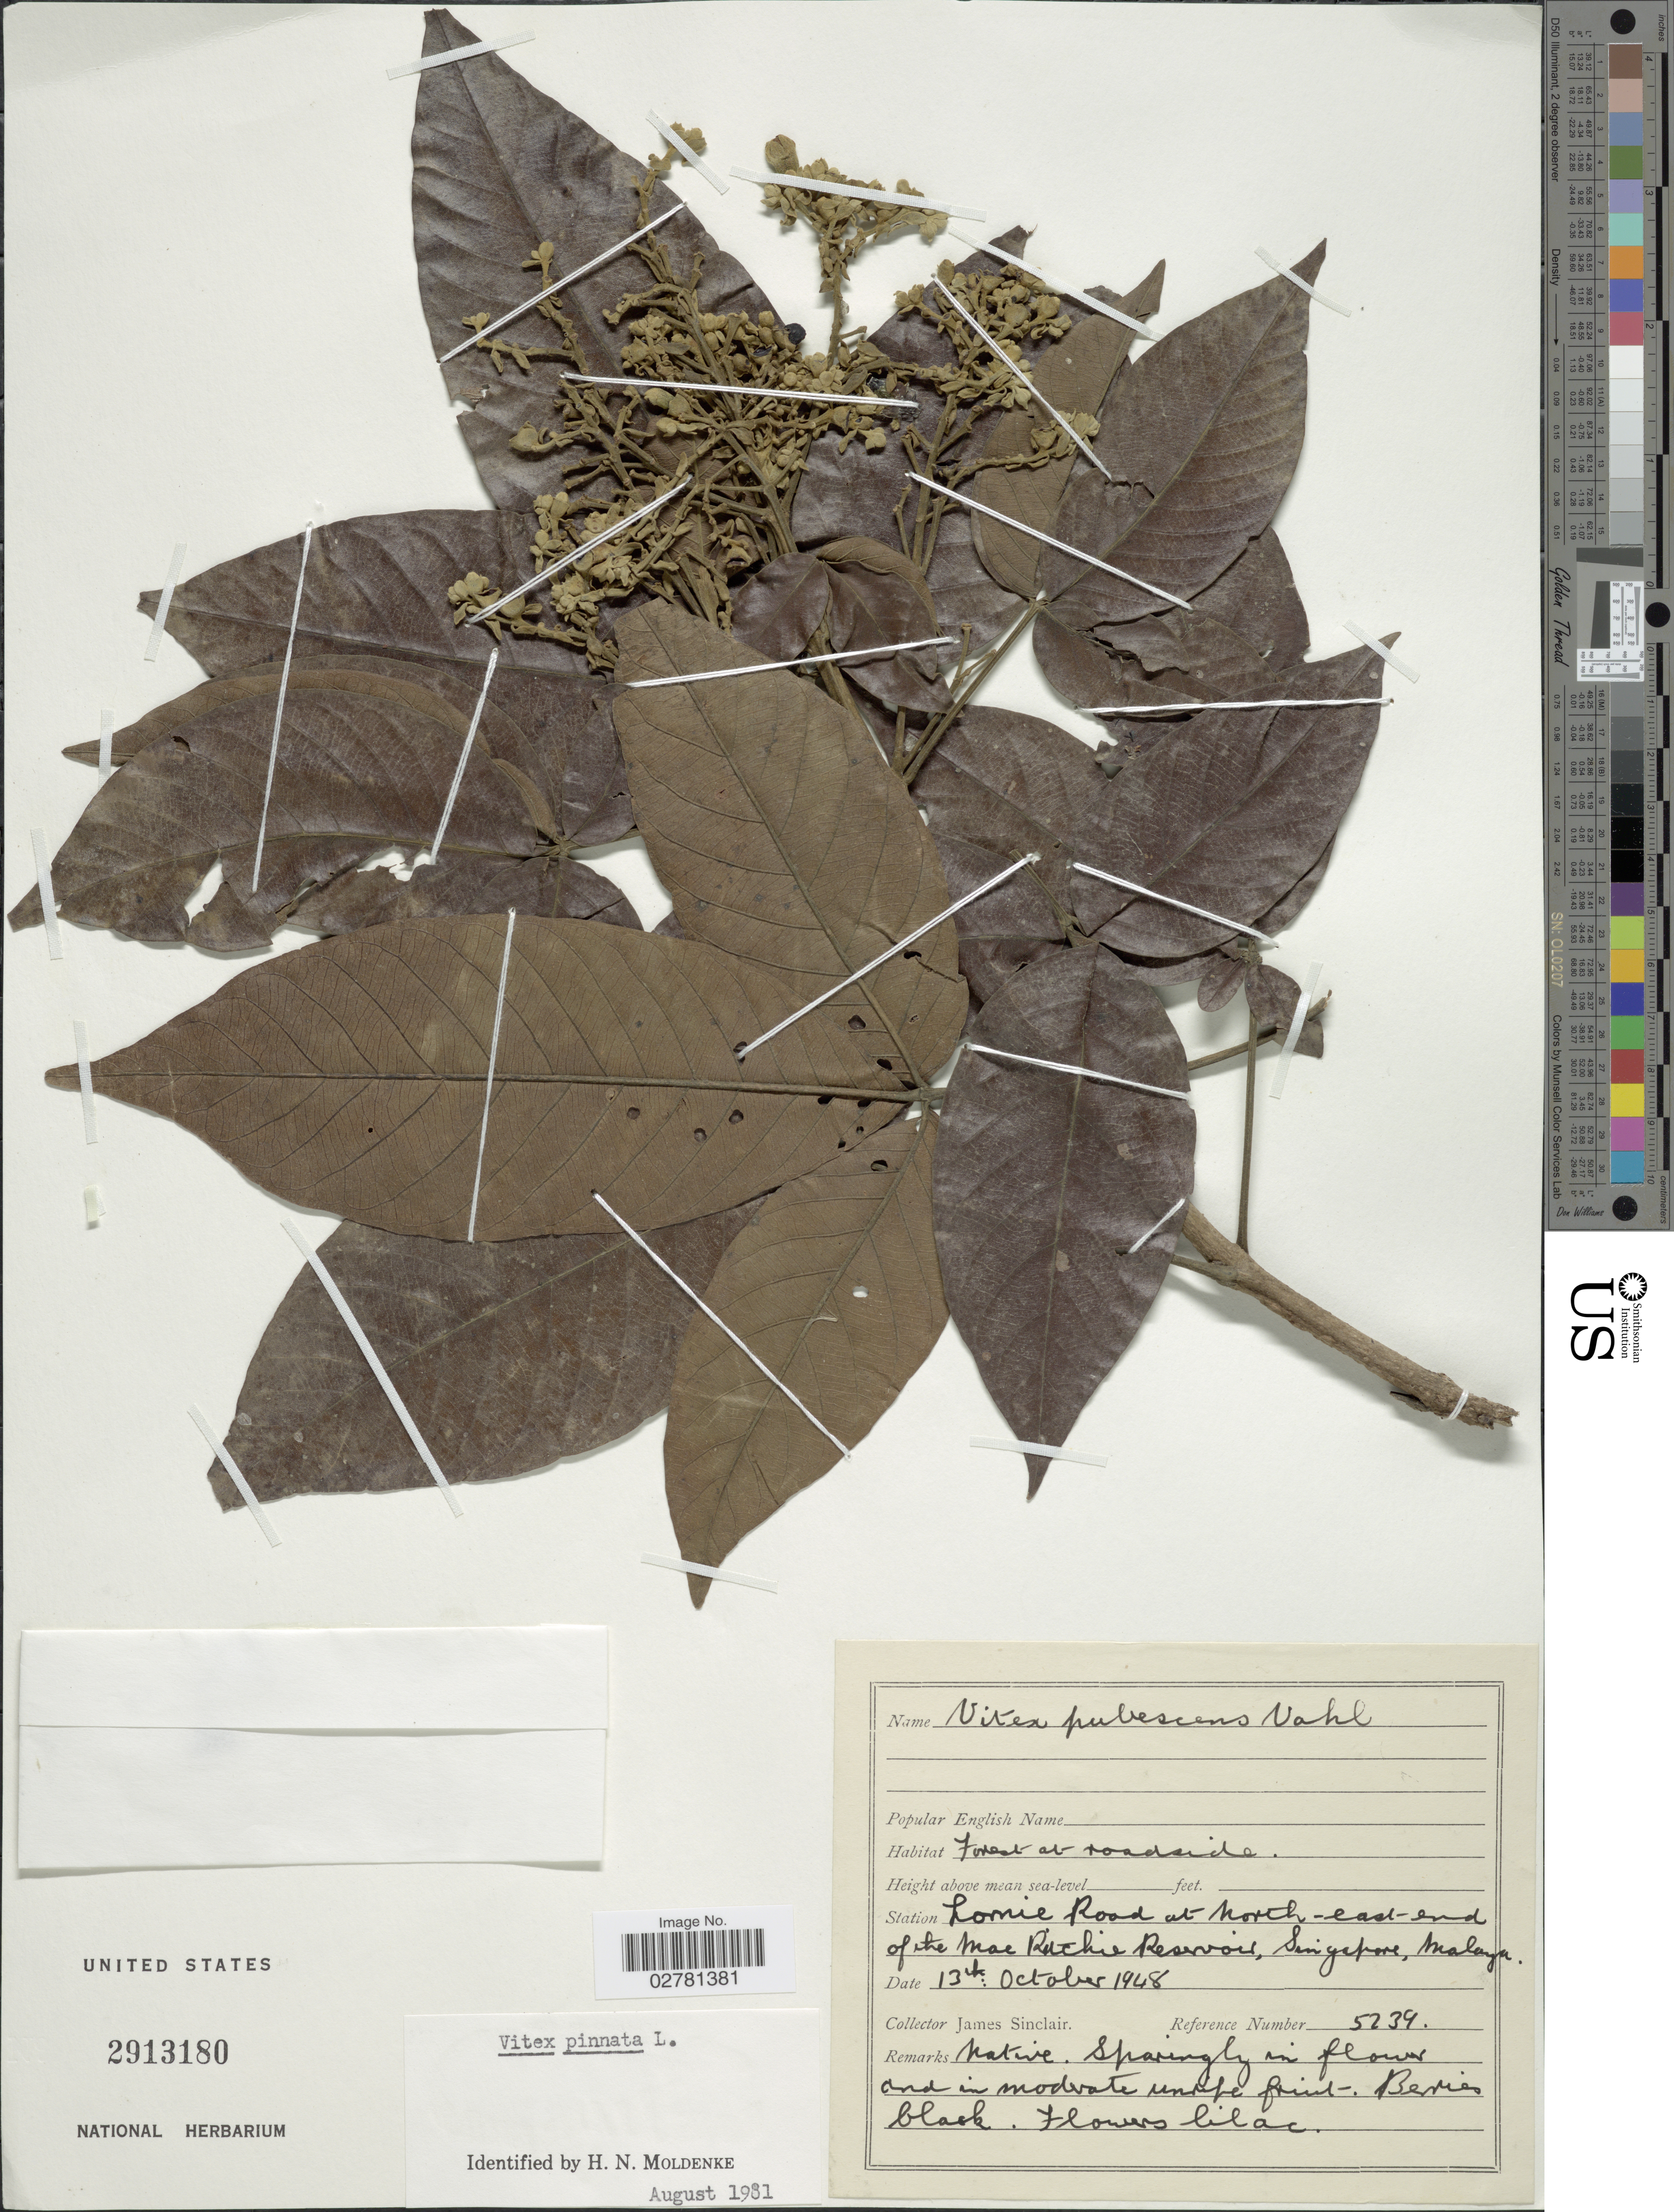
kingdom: Plantae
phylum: Tracheophyta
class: Magnoliopsida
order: Lamiales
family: Lamiaceae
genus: Vitex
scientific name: Vitex pinnata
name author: L.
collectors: J. Sinclair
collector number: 5239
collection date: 1948-10-13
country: Singapore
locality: Lomie Road at north-east-end of the Mac Rachie Reservoir. Malaya.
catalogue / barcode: US 2913180